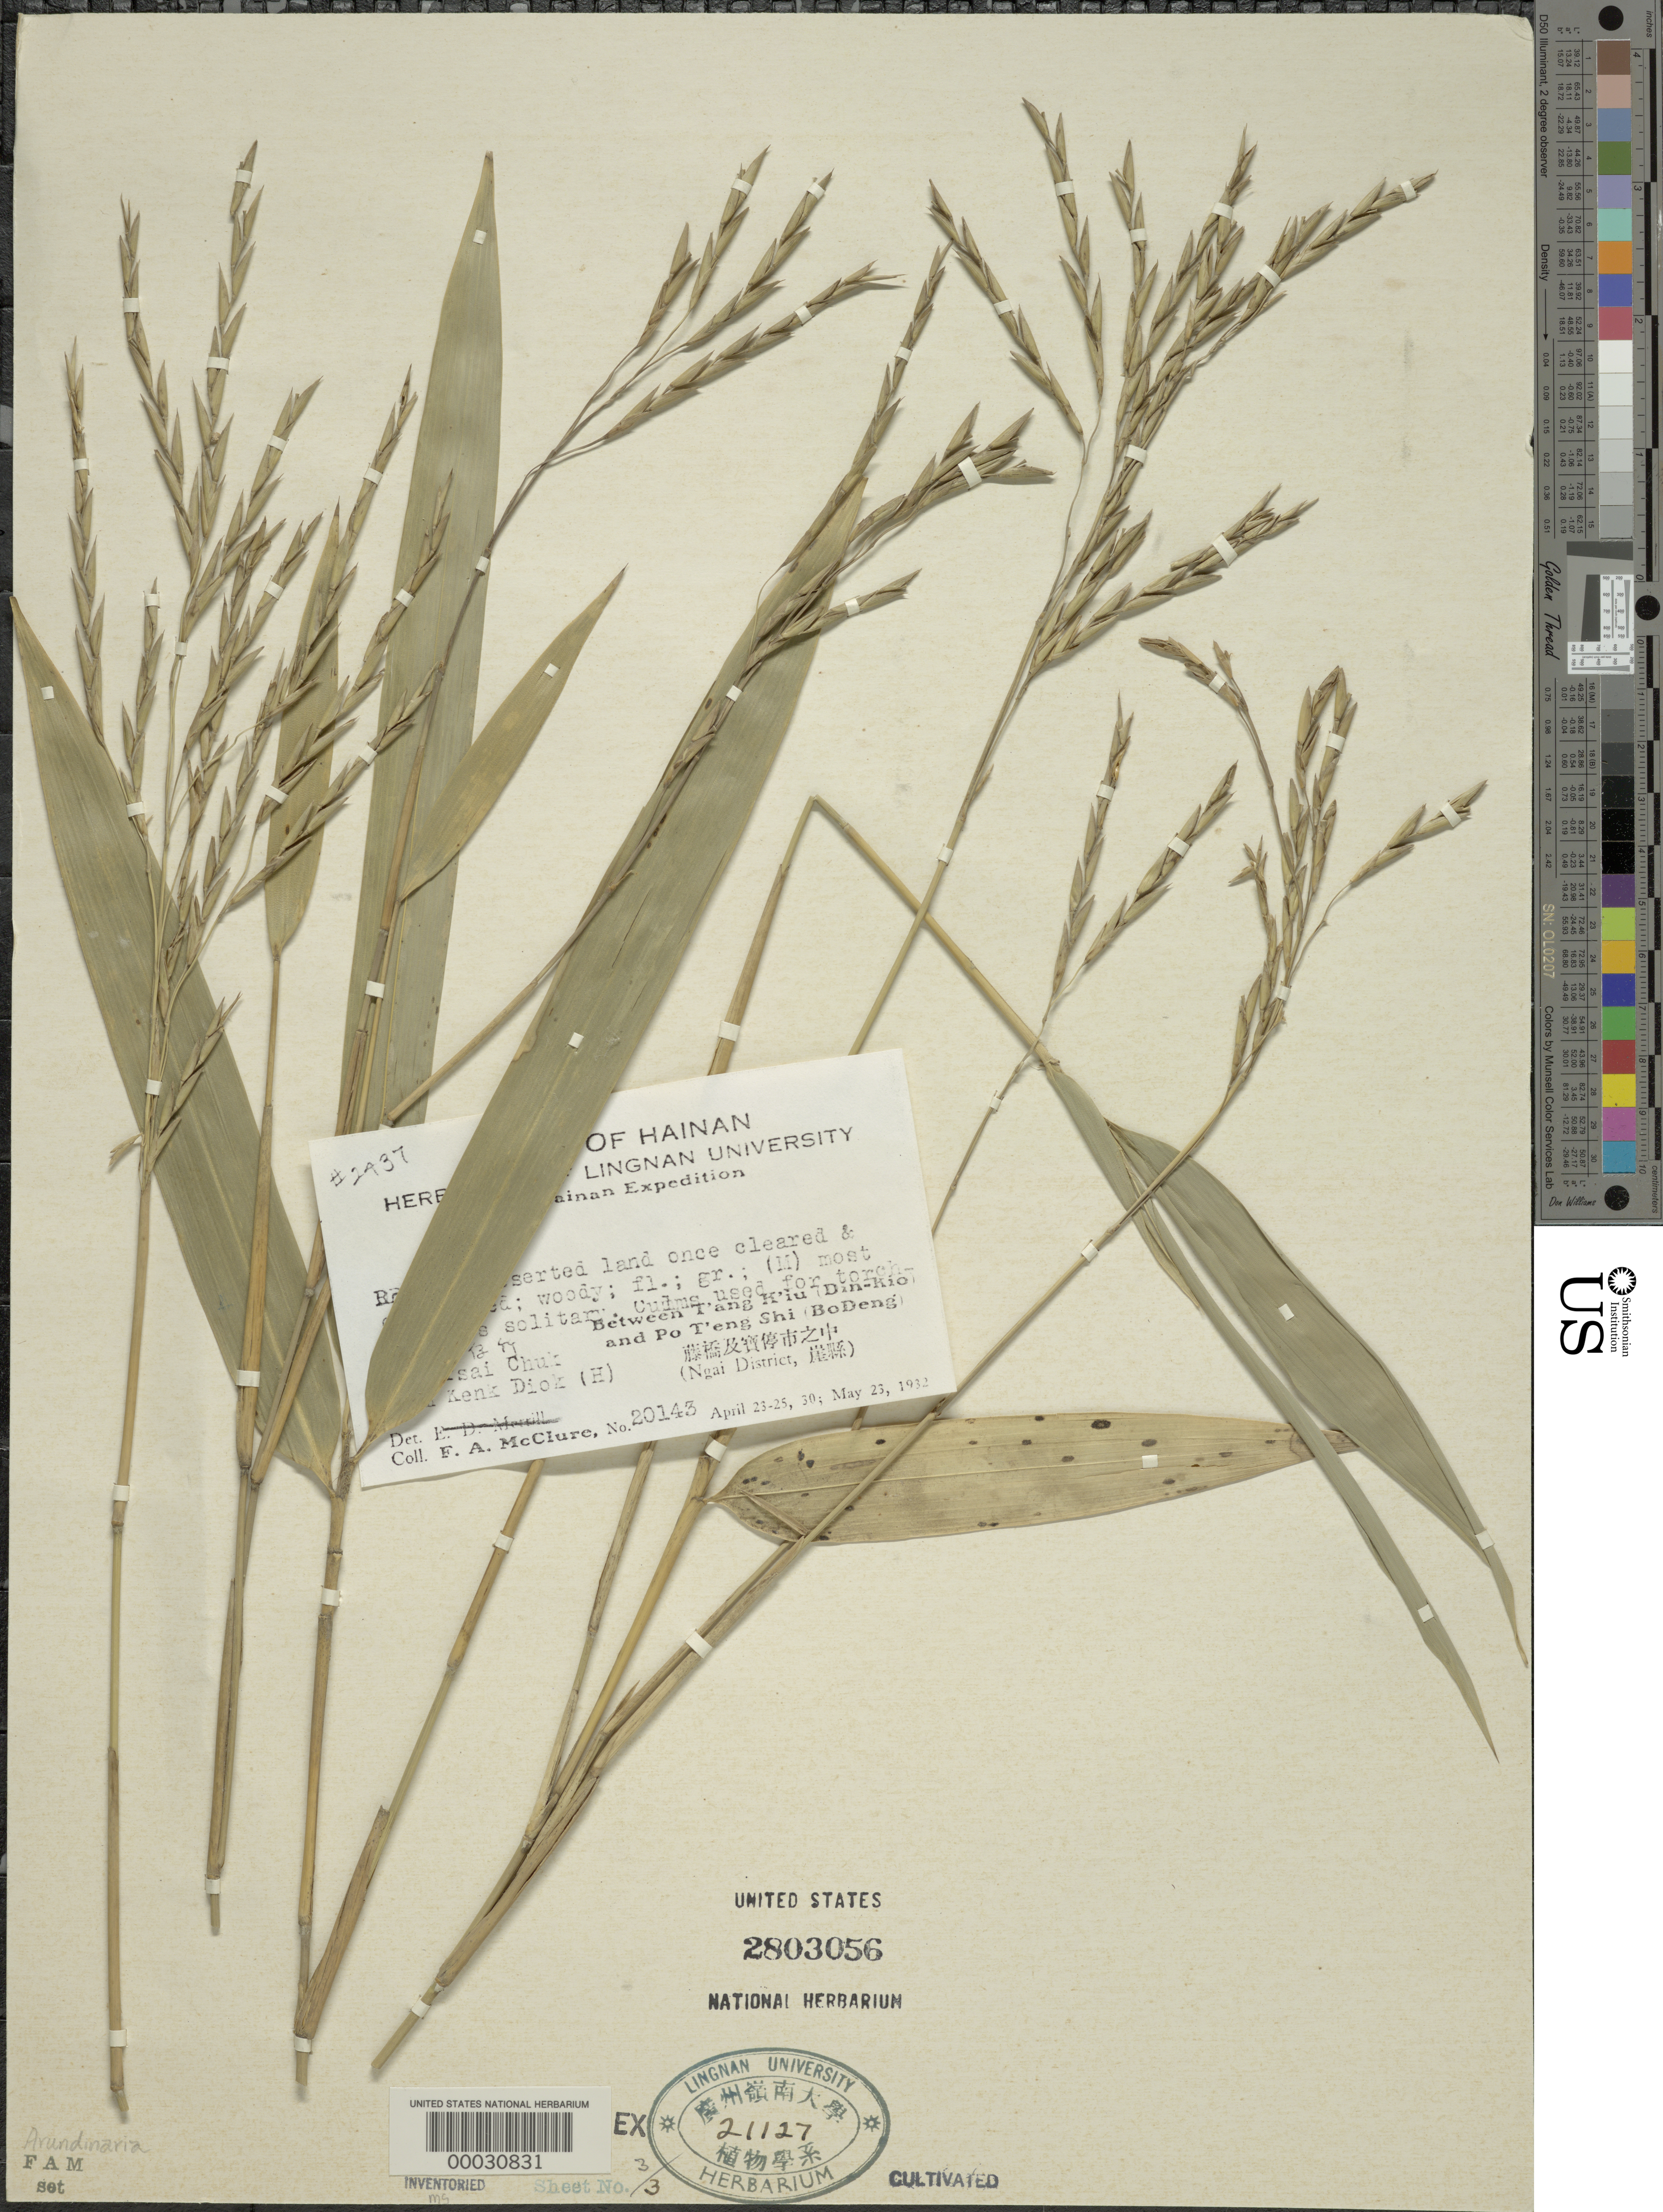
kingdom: Plantae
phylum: Tracheophyta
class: Liliopsida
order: Poales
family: Poaceae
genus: Arundinaria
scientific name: Arundinaria sp.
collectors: F. A. McClure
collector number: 20143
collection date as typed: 23 Apr 1932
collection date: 1932-04-23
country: China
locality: T'ang k'iu, po t'eng shi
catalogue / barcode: US 2803056